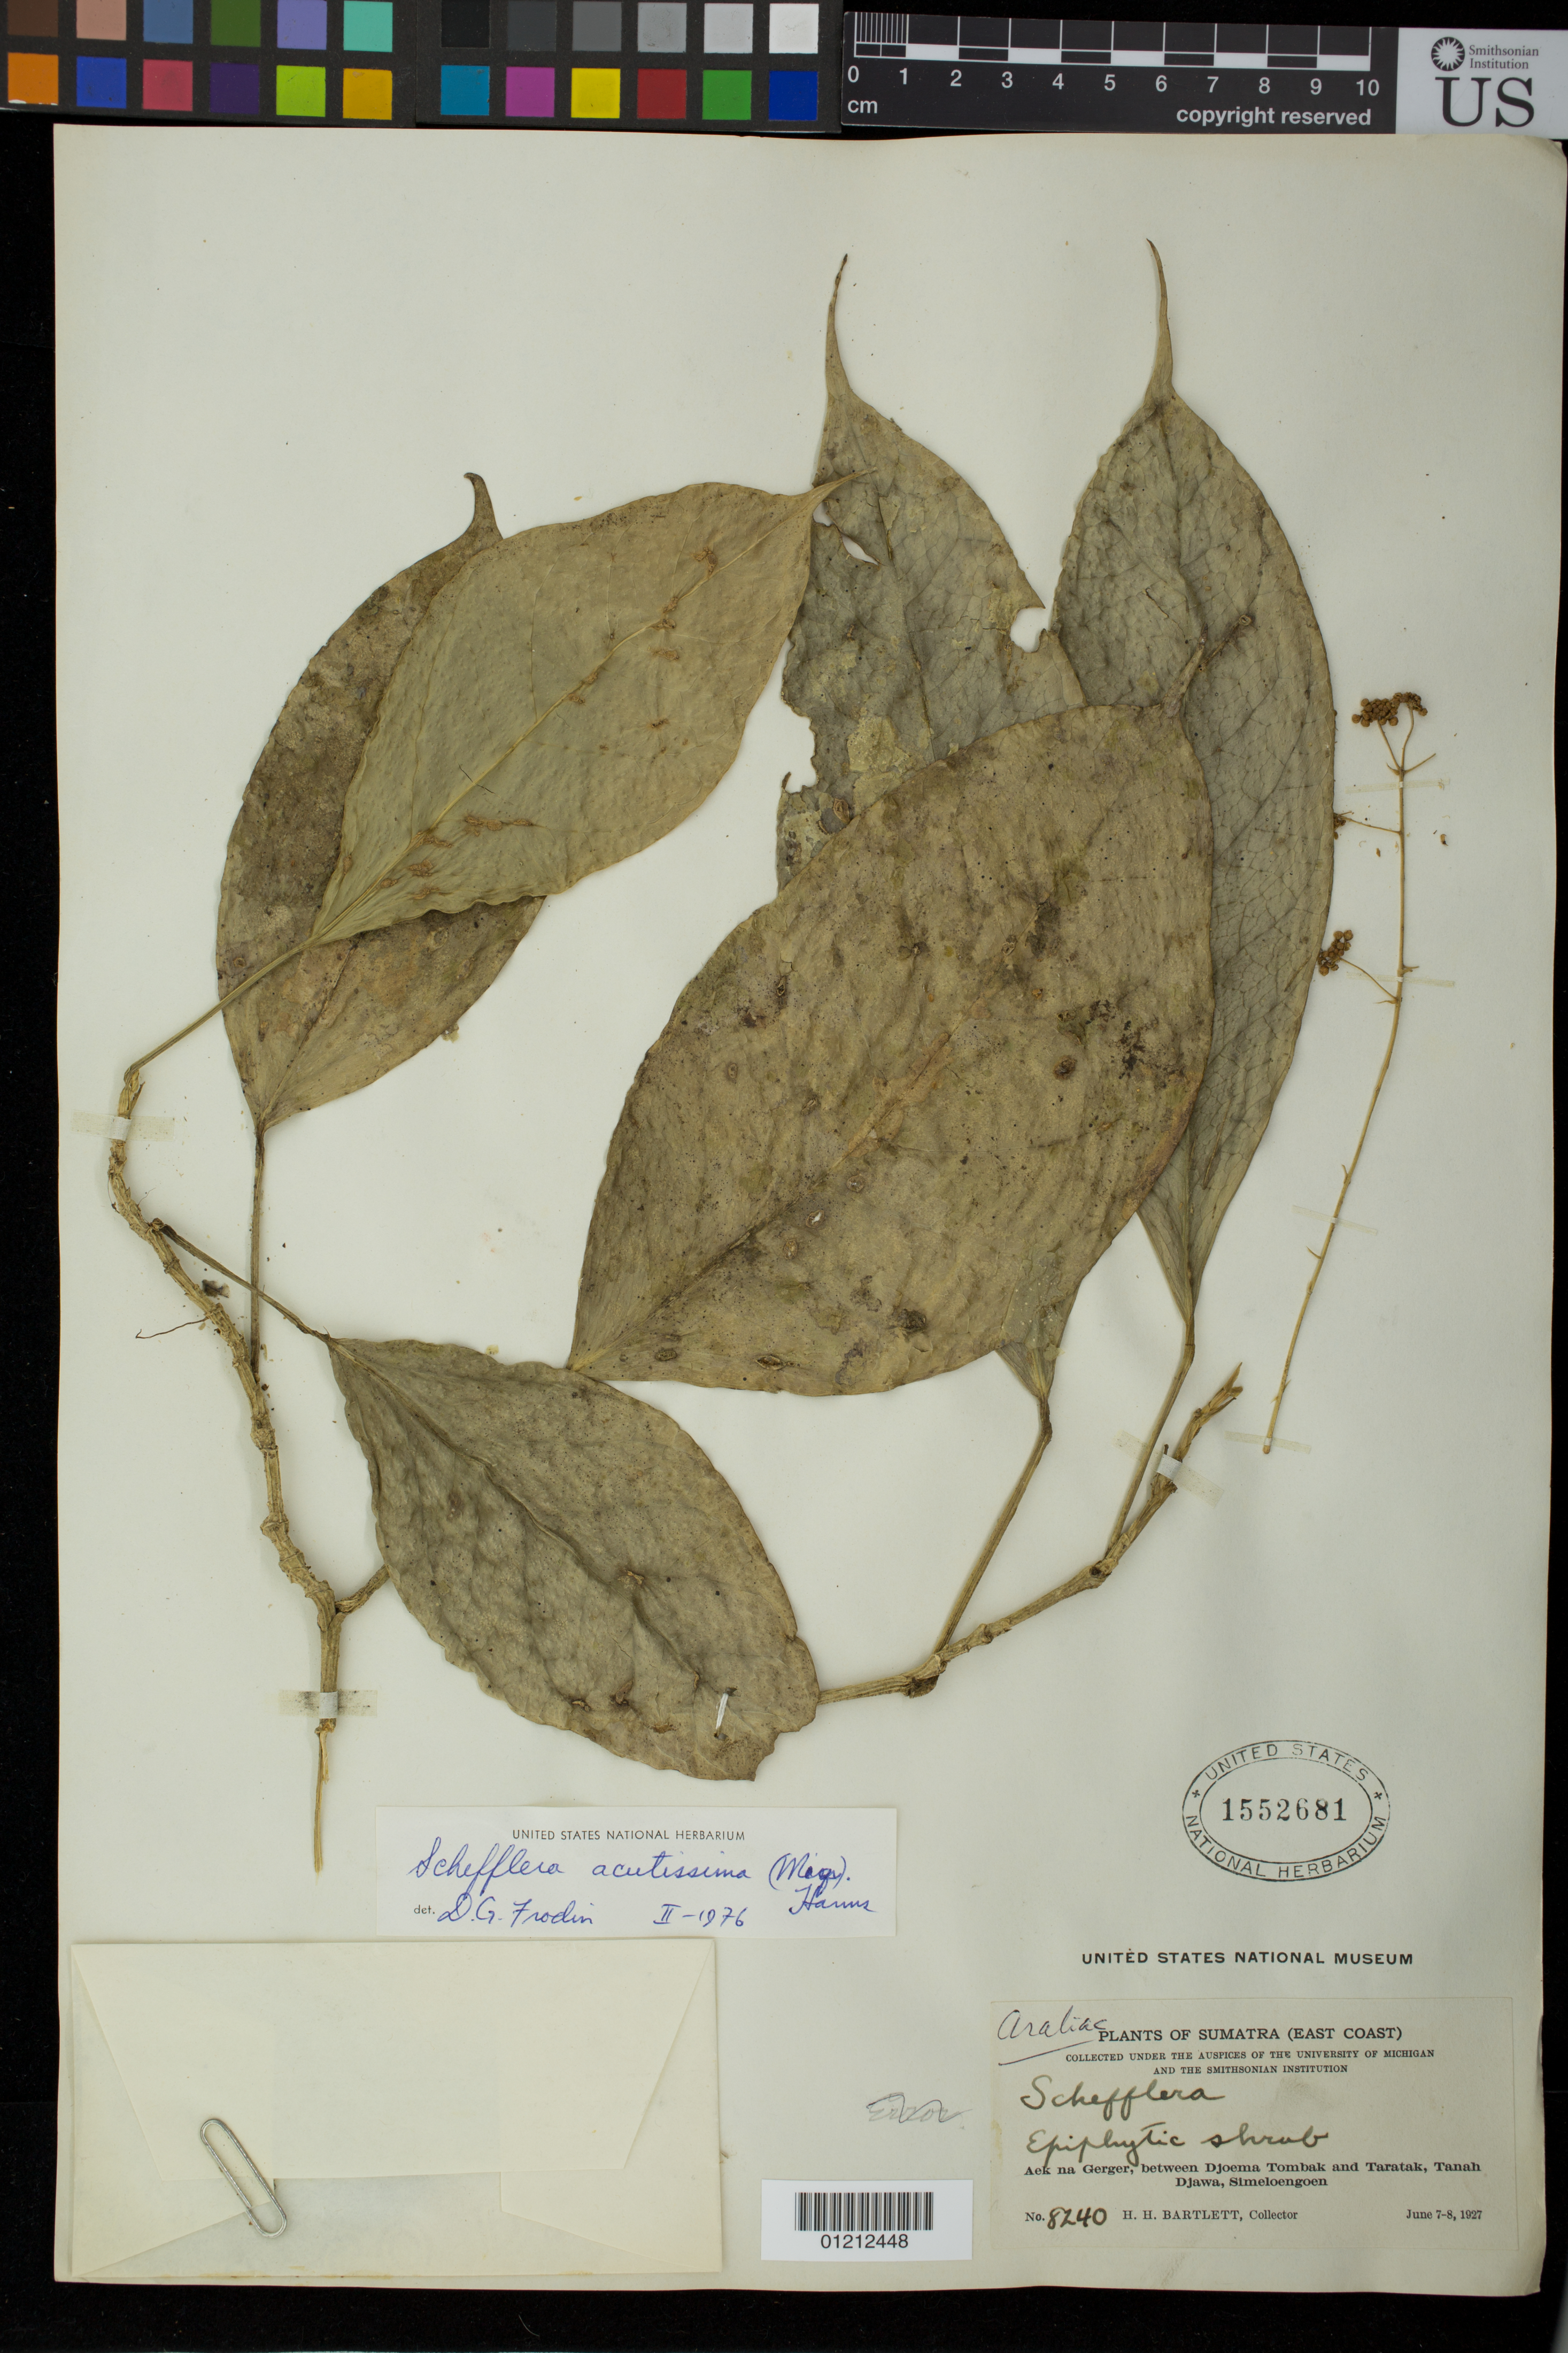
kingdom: Plantae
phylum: Tracheophyta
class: Magnoliopsida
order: Apiales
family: Araliaceae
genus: Heptapleurum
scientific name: Heptapleurum acutissimum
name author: (Miq.) Seem.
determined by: Wagner, W. L., (BOT), Smithsonian Institution - National Museum of Natural History (UNITED STATES)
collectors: H. H. Bartlett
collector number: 8240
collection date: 1927-06-07/1927-06-08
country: Indonesia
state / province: Sumatra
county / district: Sumatera Utara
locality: Sumatra (East Coast). Aek na Gerger, between Djoema Tombak and Taratak, Tanah Djawa, Simeloengoen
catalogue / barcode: US 1552681